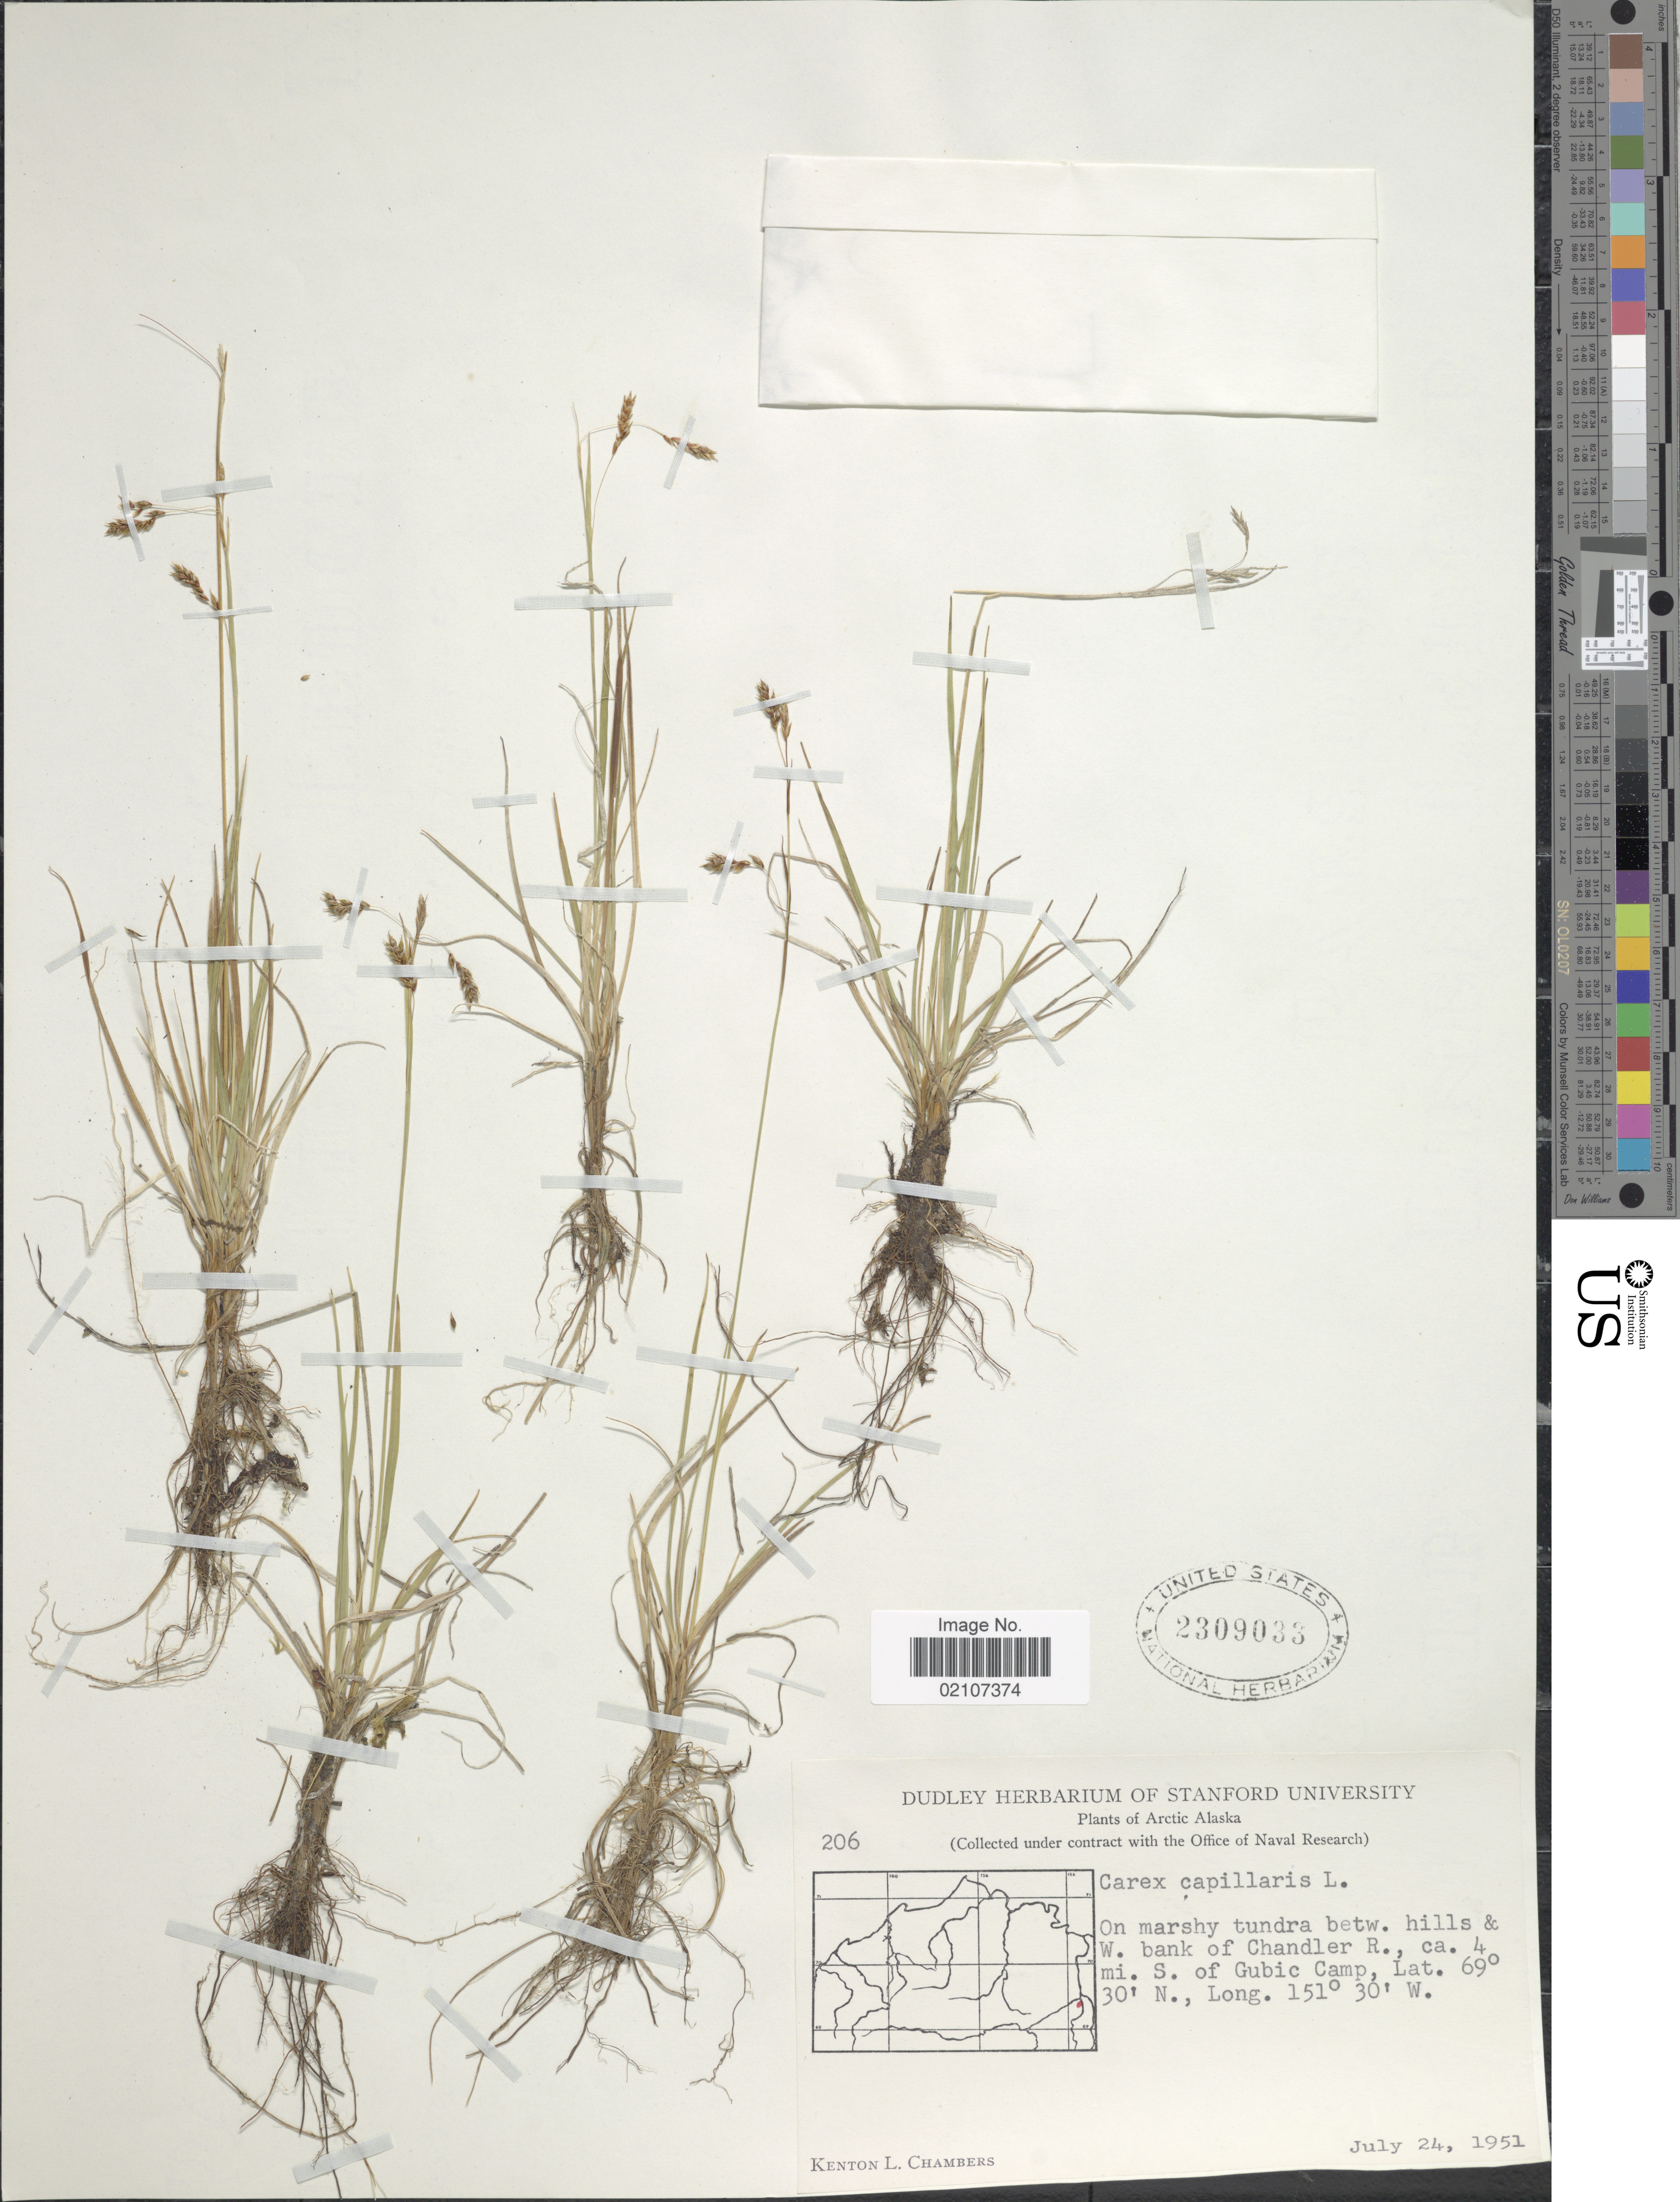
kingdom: Plantae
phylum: Tracheophyta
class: Liliopsida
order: Poales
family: Cyperaceae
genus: Carex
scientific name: Carex capillaris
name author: L.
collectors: K. L. Chambers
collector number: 206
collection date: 1951-07-24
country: United States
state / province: Alaska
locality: Arctic Alaska. On marshy tundra betw. hills & W. bank of Chandler R., ca. 4 mi. S. of Gubic Camp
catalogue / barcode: US 2309033